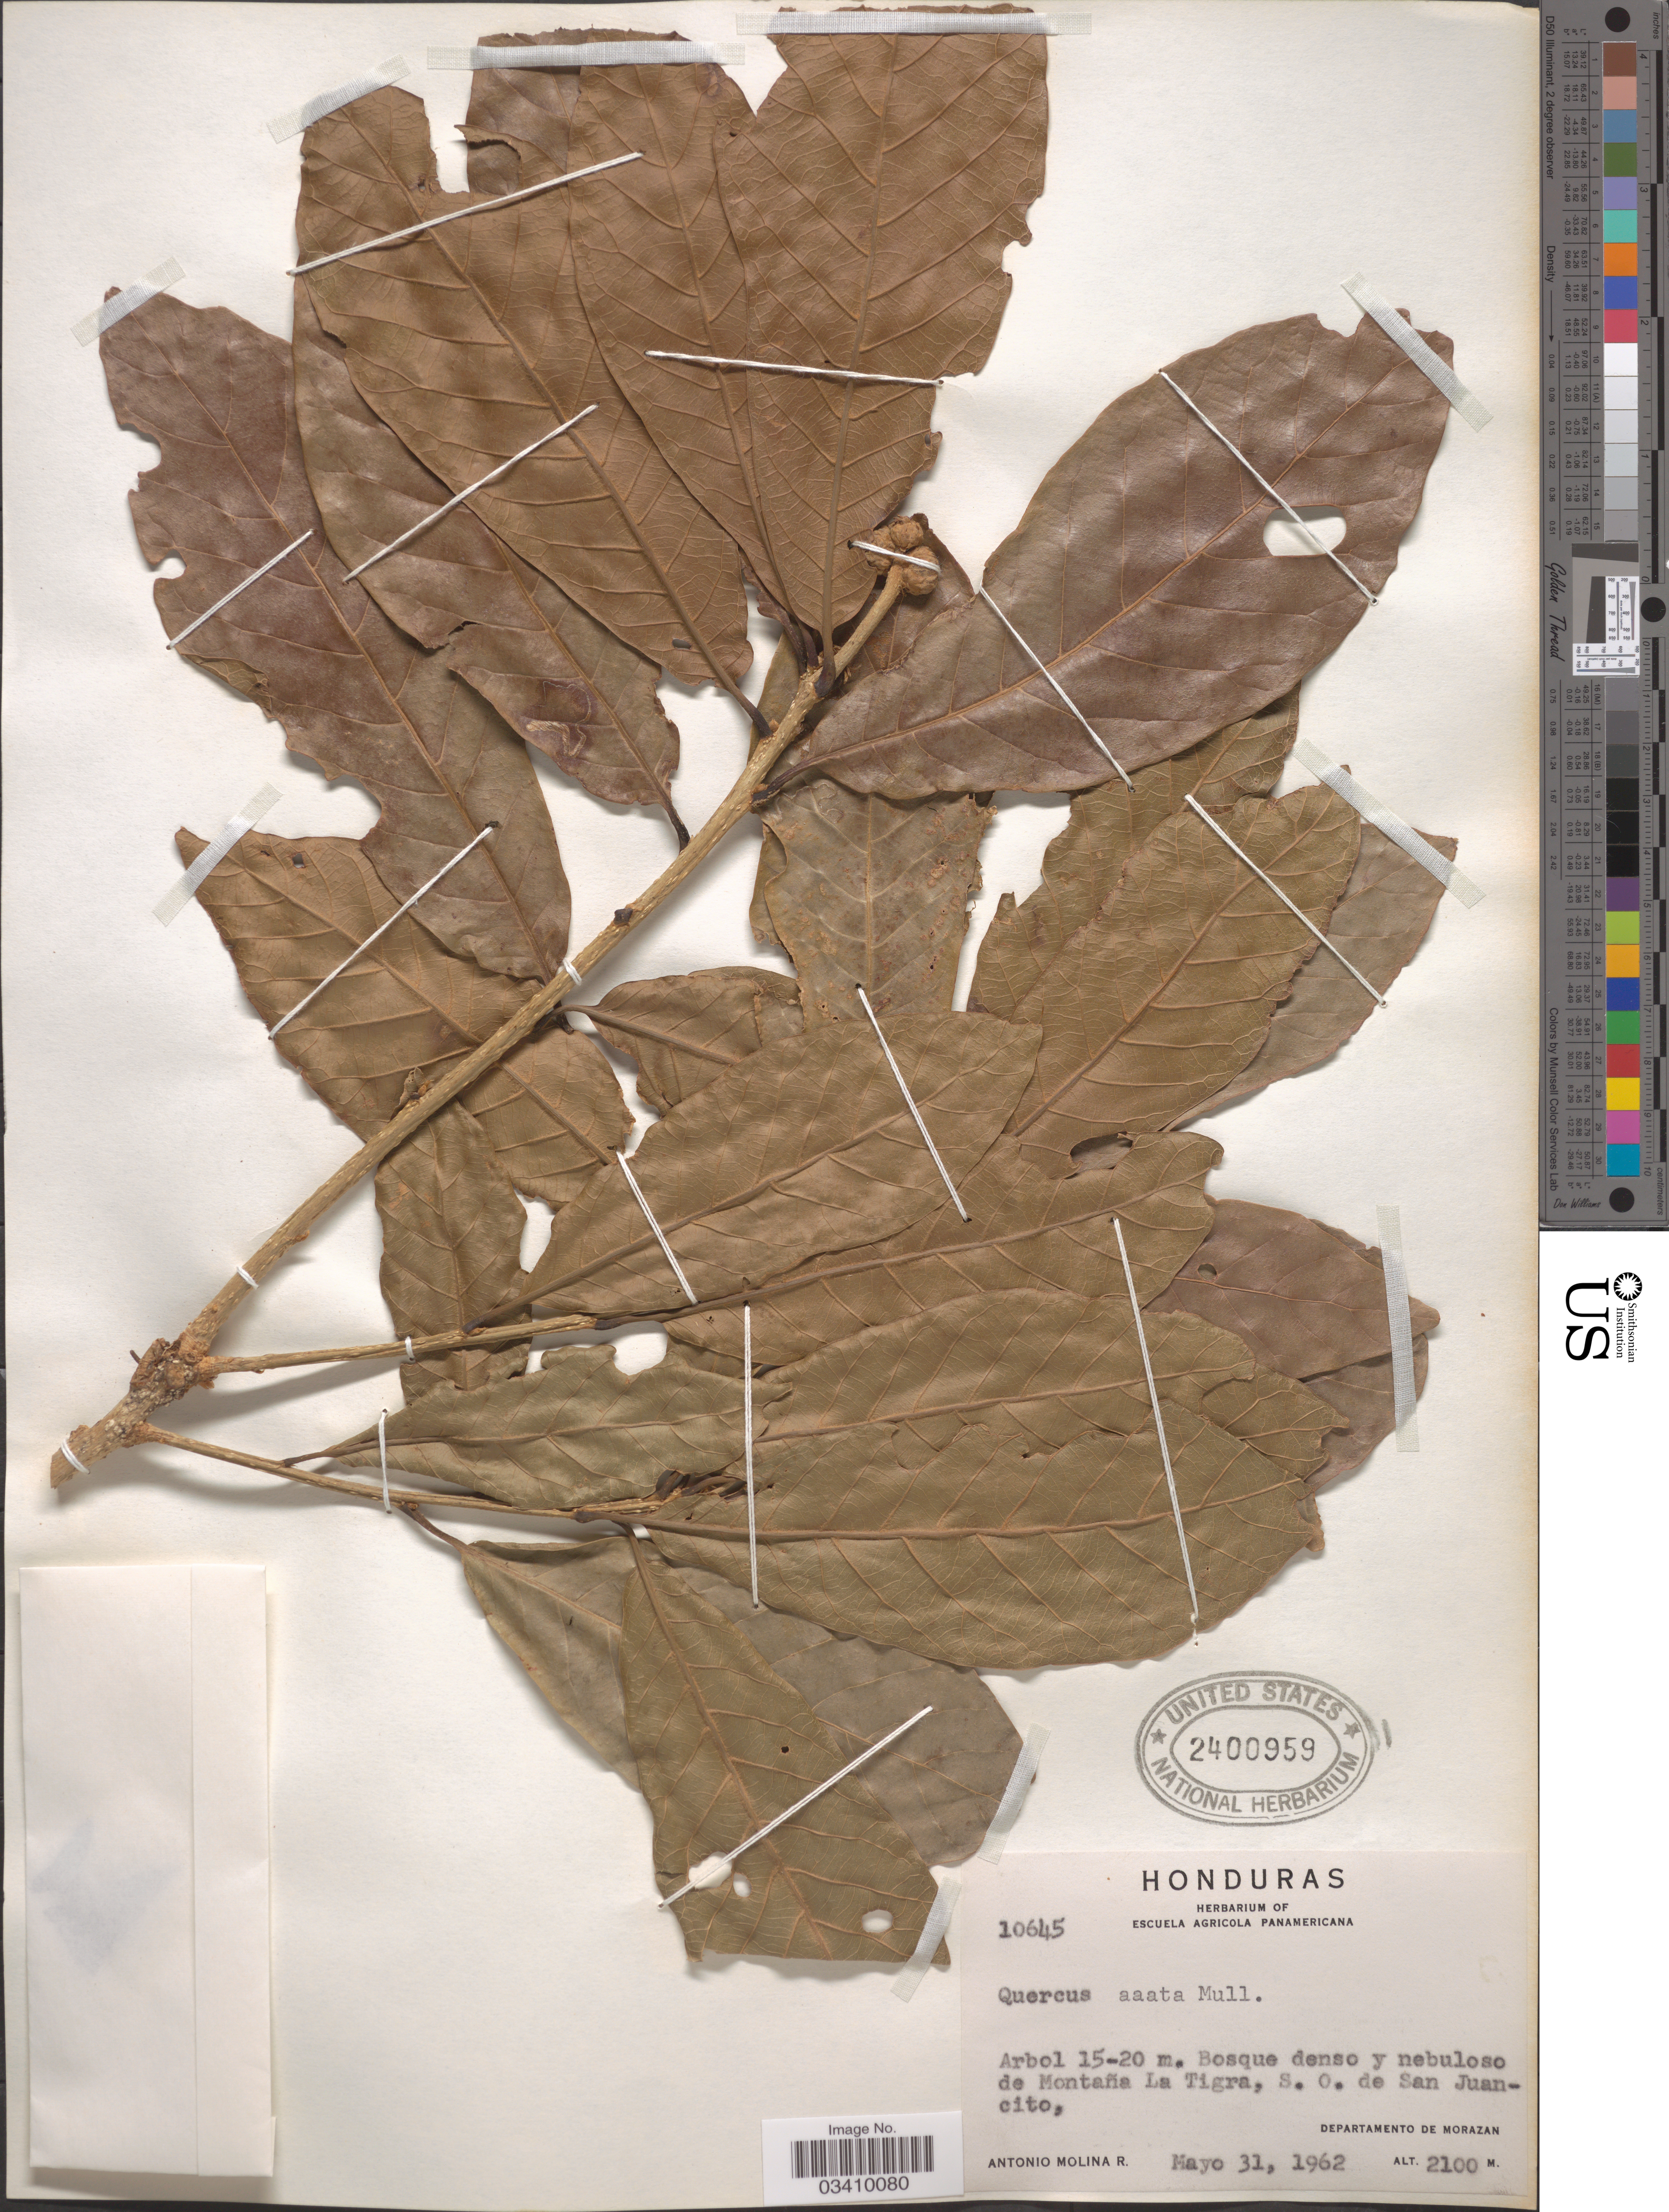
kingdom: Plantae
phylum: Tracheophyta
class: Magnoliopsida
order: Fagales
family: Fagaceae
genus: Quercus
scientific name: Quercus aaata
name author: C.H. Müll.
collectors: A. Molina R.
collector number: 10645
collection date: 1962-05-31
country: Honduras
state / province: Fco. Morazán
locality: Bosque denso y nebuloso de Montaña La Tigra, S. O de San Juancito, Departamento de Morazan.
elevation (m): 210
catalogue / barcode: US 2400959